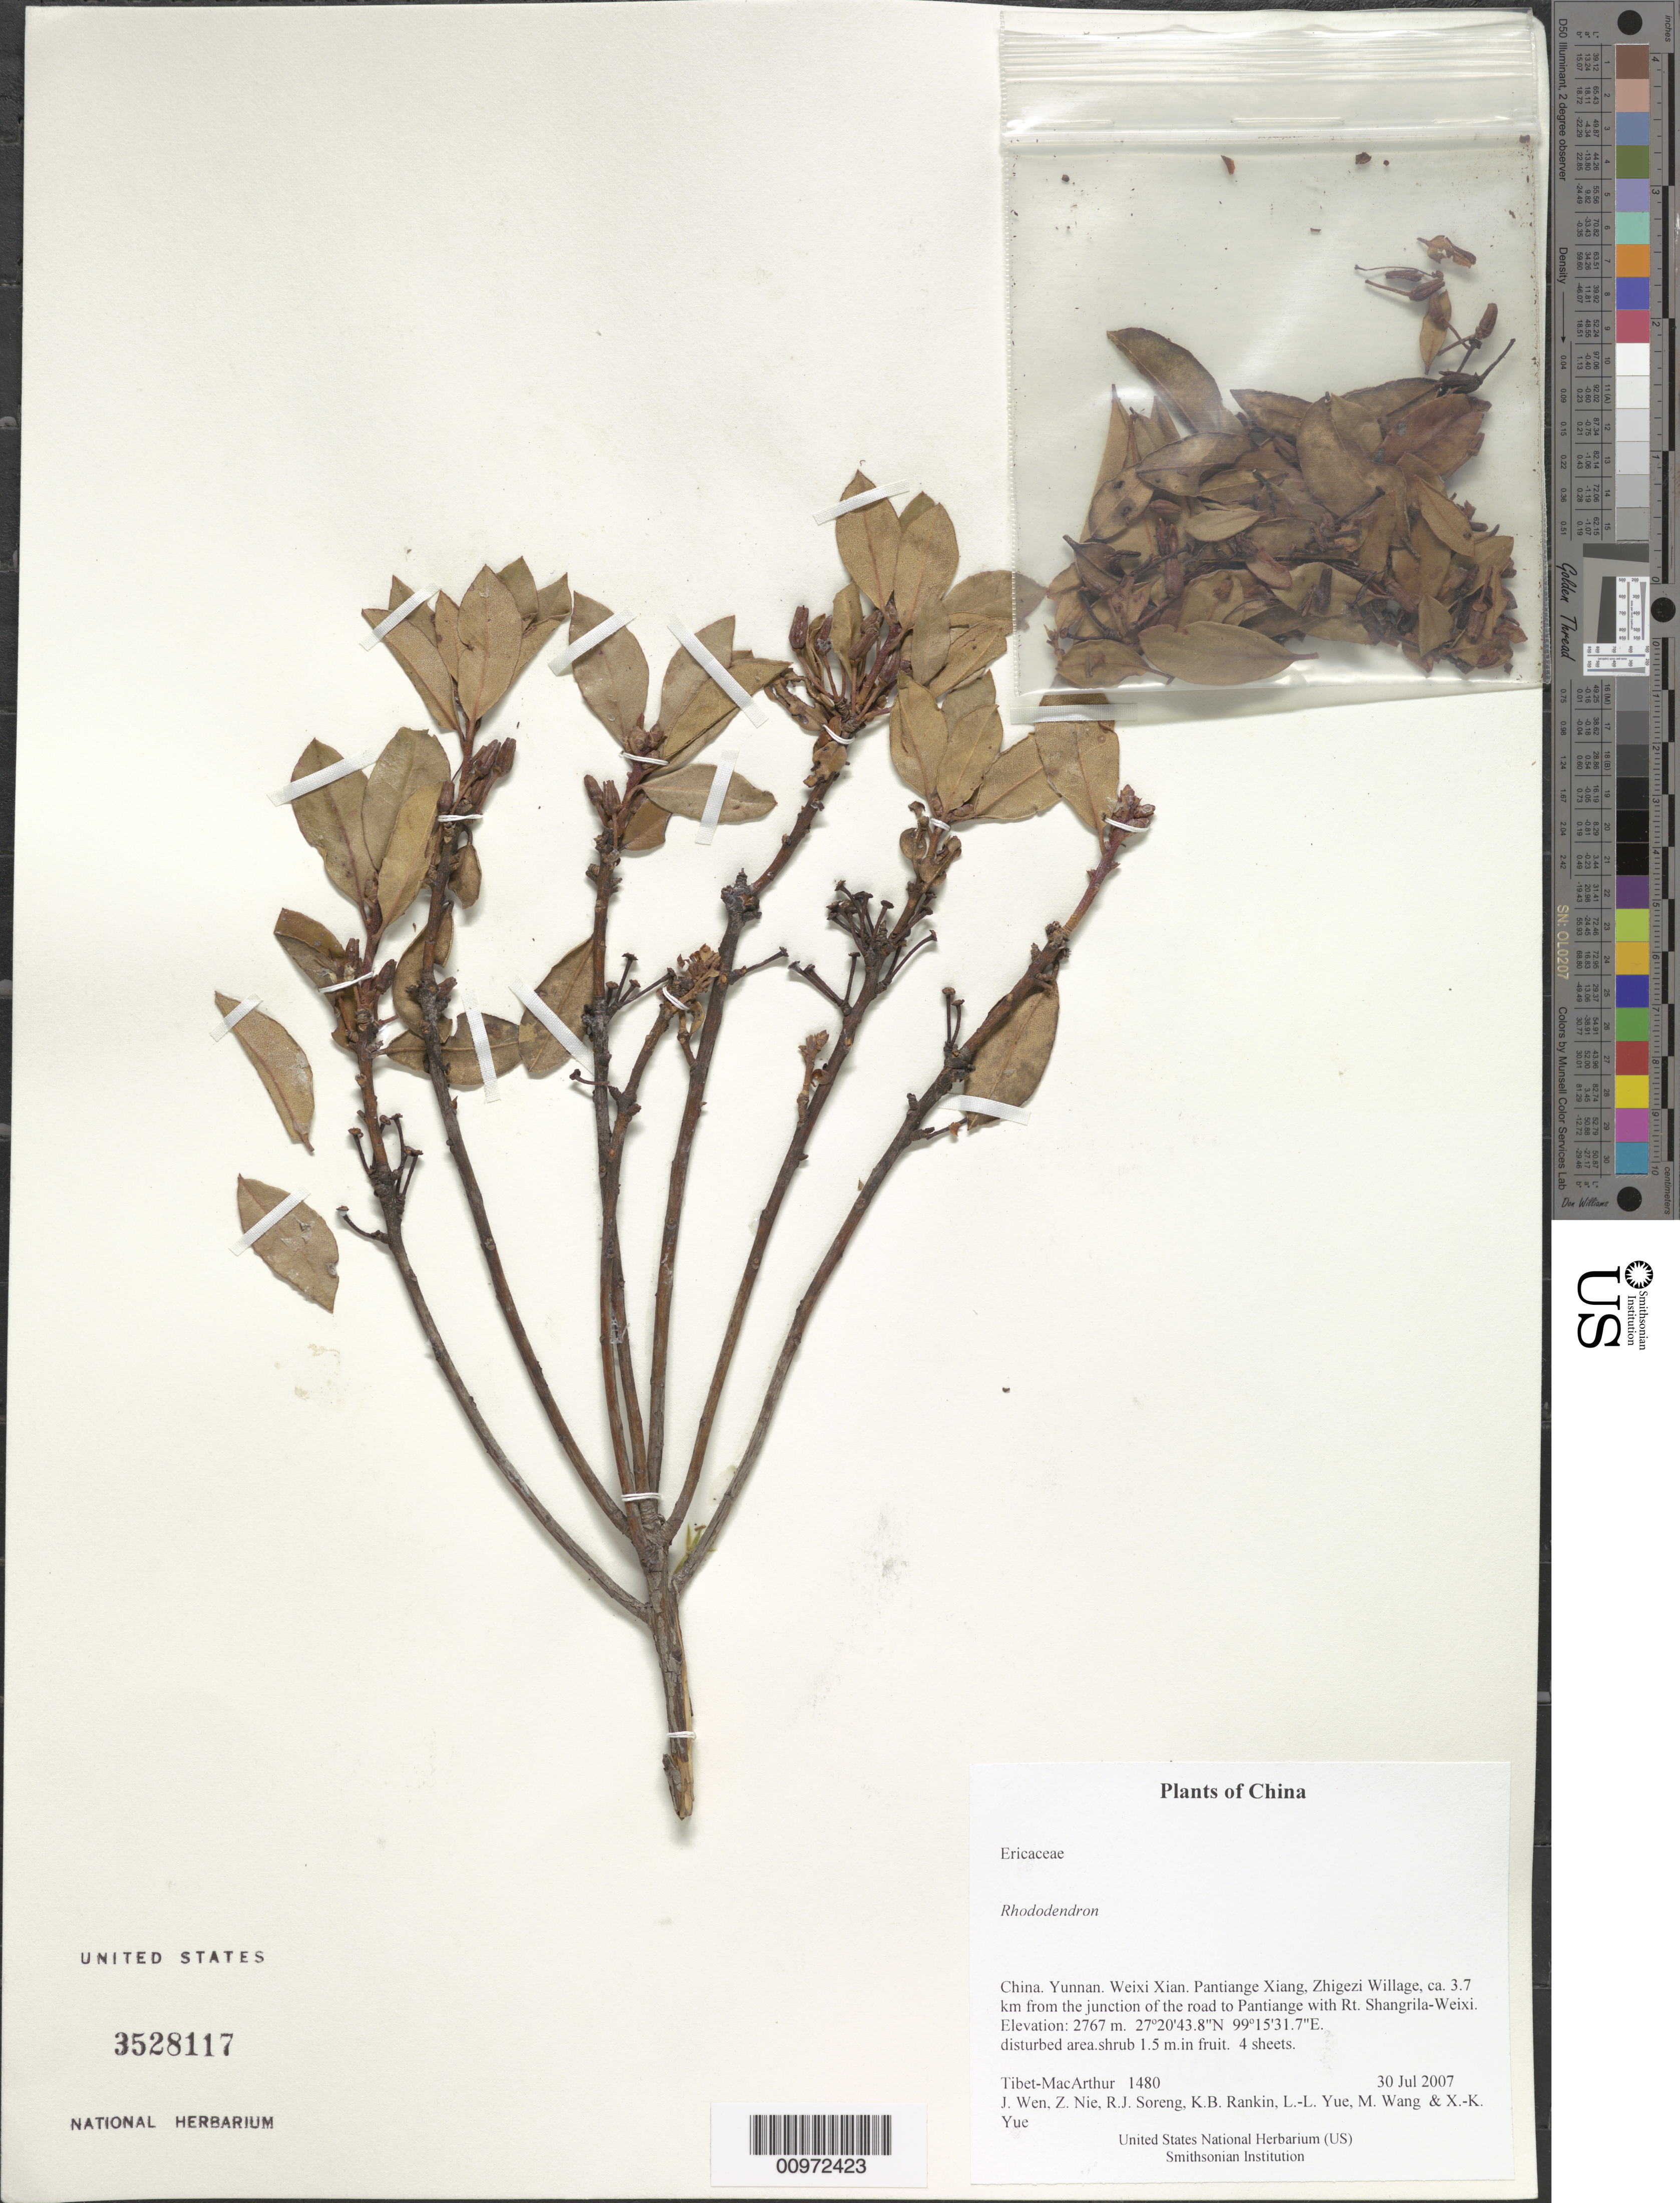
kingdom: Plantae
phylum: Tracheophyta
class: Magnoliopsida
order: Ericales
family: Ericaceae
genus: Rhododendron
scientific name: Rhododendron sp.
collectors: Tibet-MacArthur, J. Wen, Z. Nie, R. J. Soreng, K. Rankin, L. Yue, M. Wang & X. Yue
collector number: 1480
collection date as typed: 30 Jul 2007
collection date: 2007-07-30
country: China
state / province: Yunnan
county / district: Weixi Xian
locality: Pantiange Xiang, Zhigezi Willage, ca. 3.7 km from the junction of the road to Pantiange with Rt. Shangrila-Weixi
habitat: disturbed area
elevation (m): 2767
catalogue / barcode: US 3528117